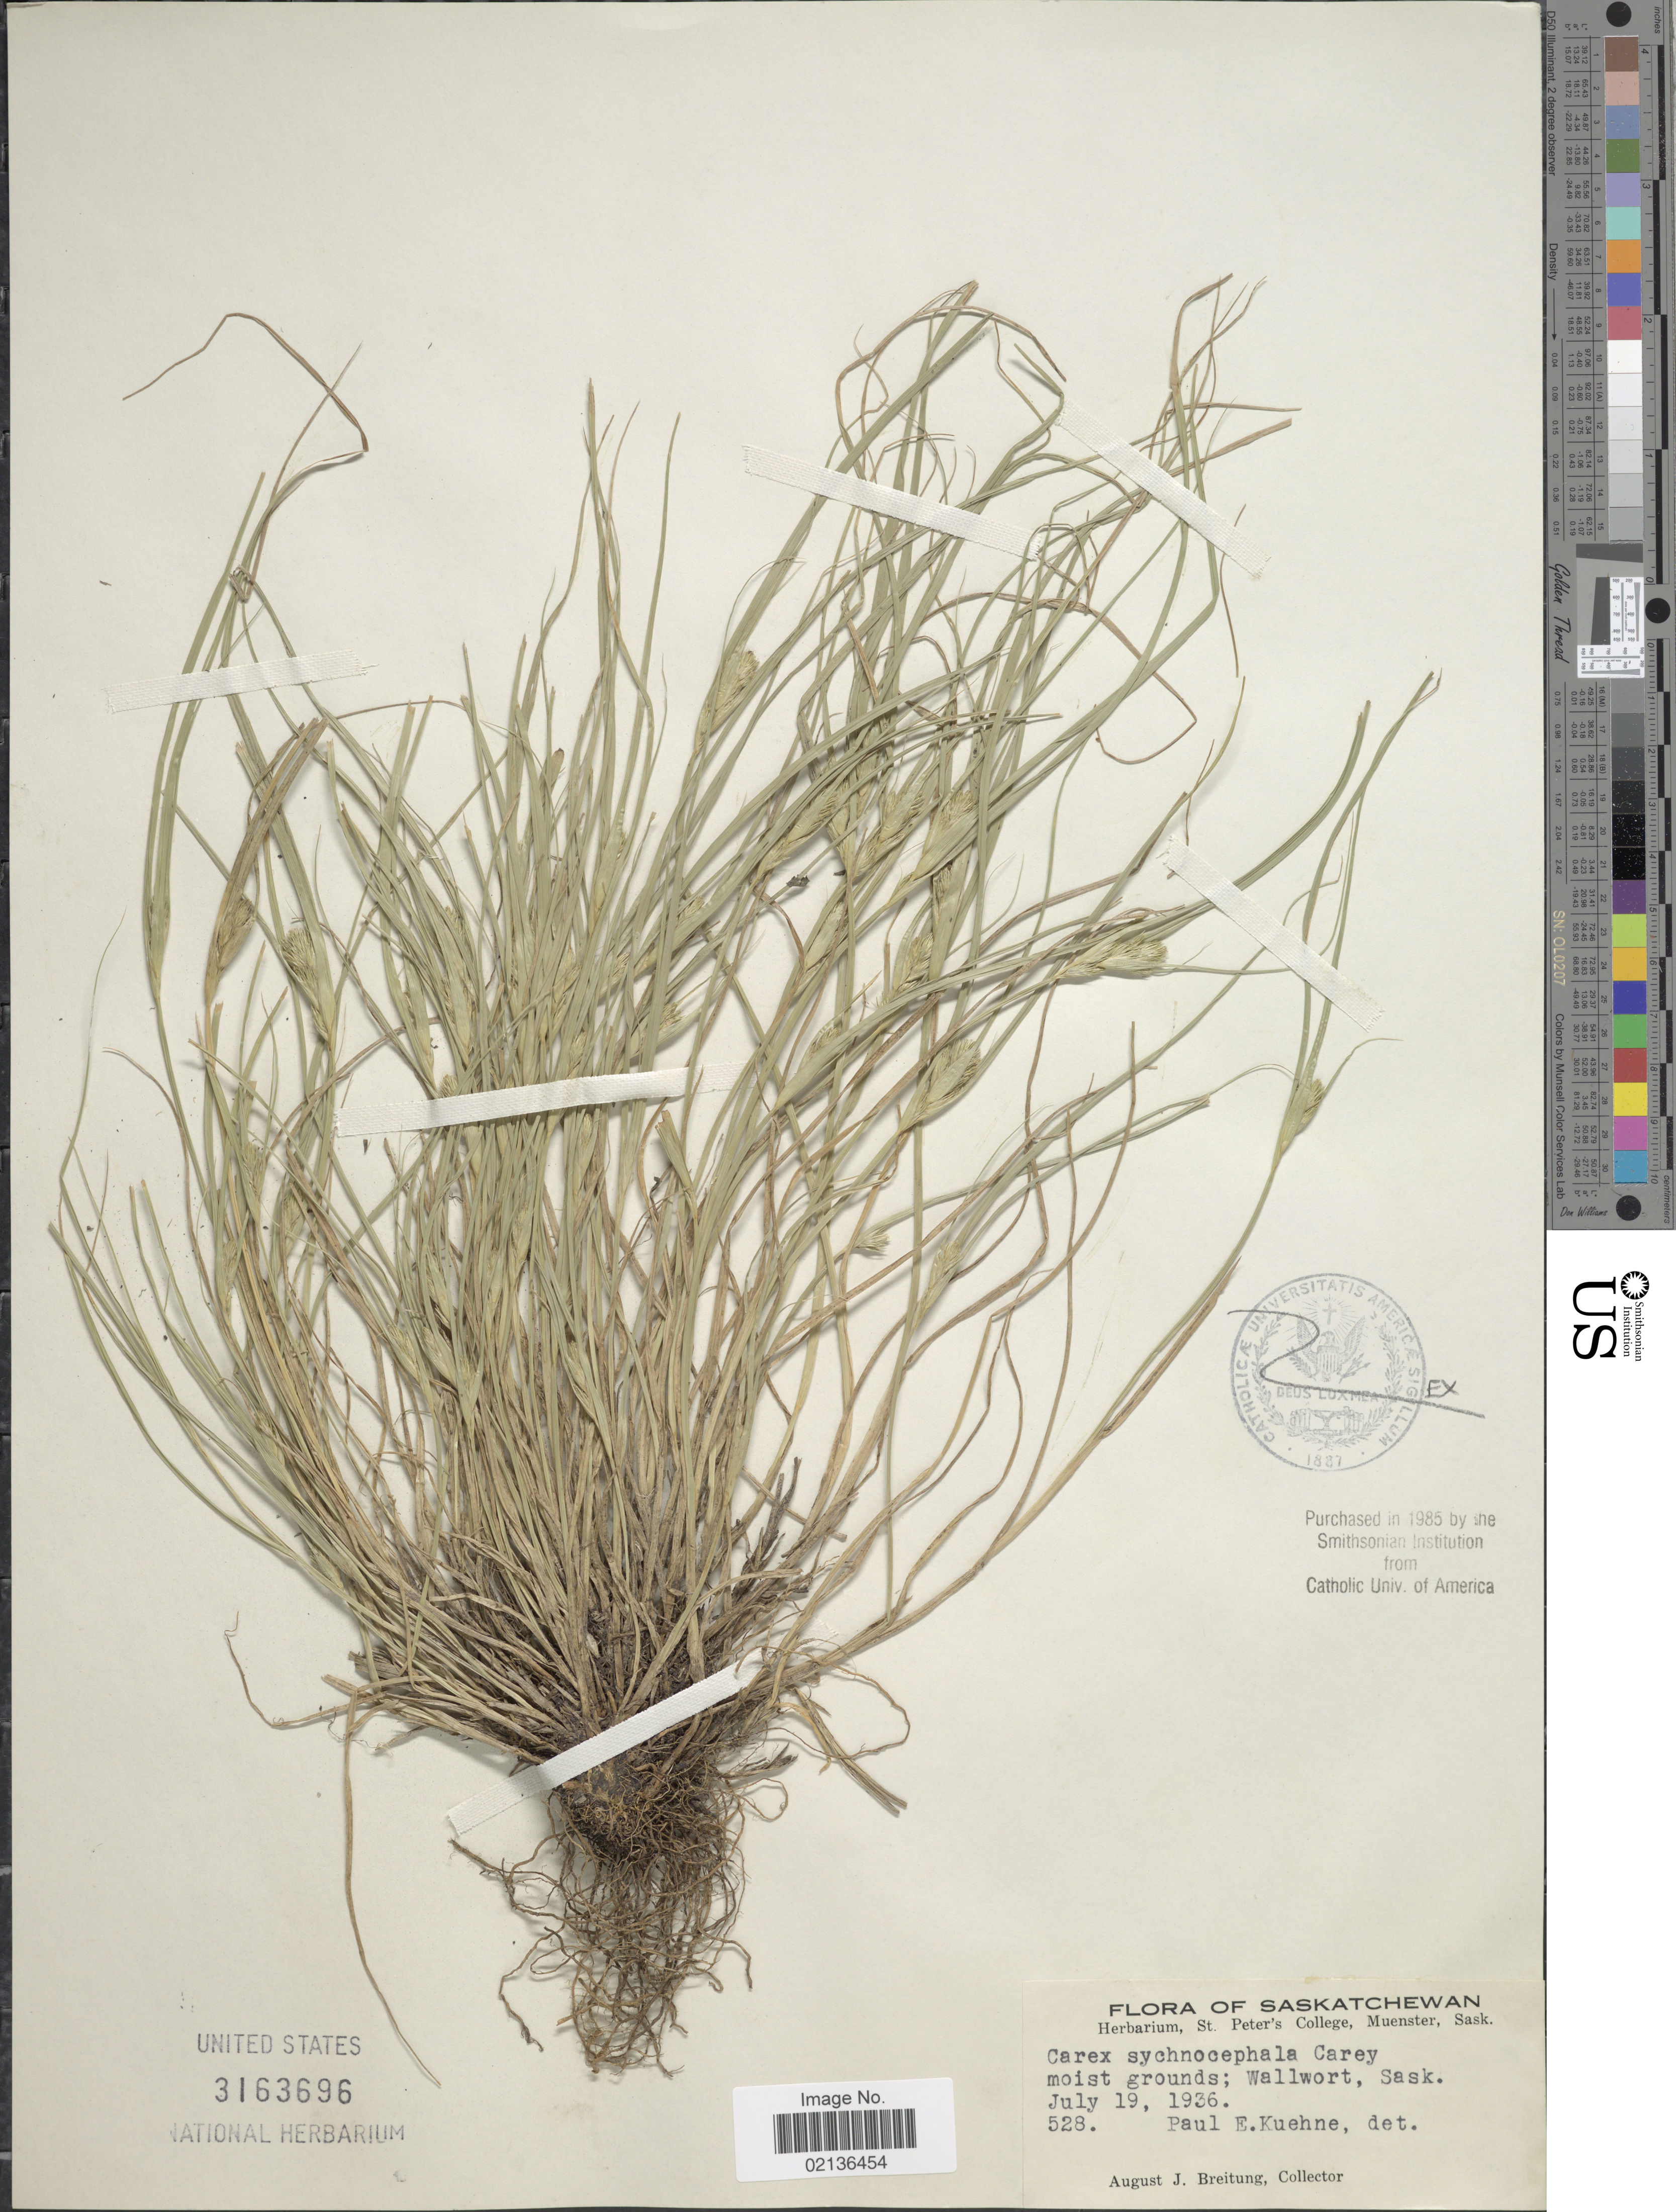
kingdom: Plantae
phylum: Tracheophyta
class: Liliopsida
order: Poales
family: Cyperaceae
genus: Carex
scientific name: Carex sychnocephala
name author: J. Carey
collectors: A. Breitung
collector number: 528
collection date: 1936-07-19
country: Canada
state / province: Saskatchewan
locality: Wallwort, Sask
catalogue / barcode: US 3163696